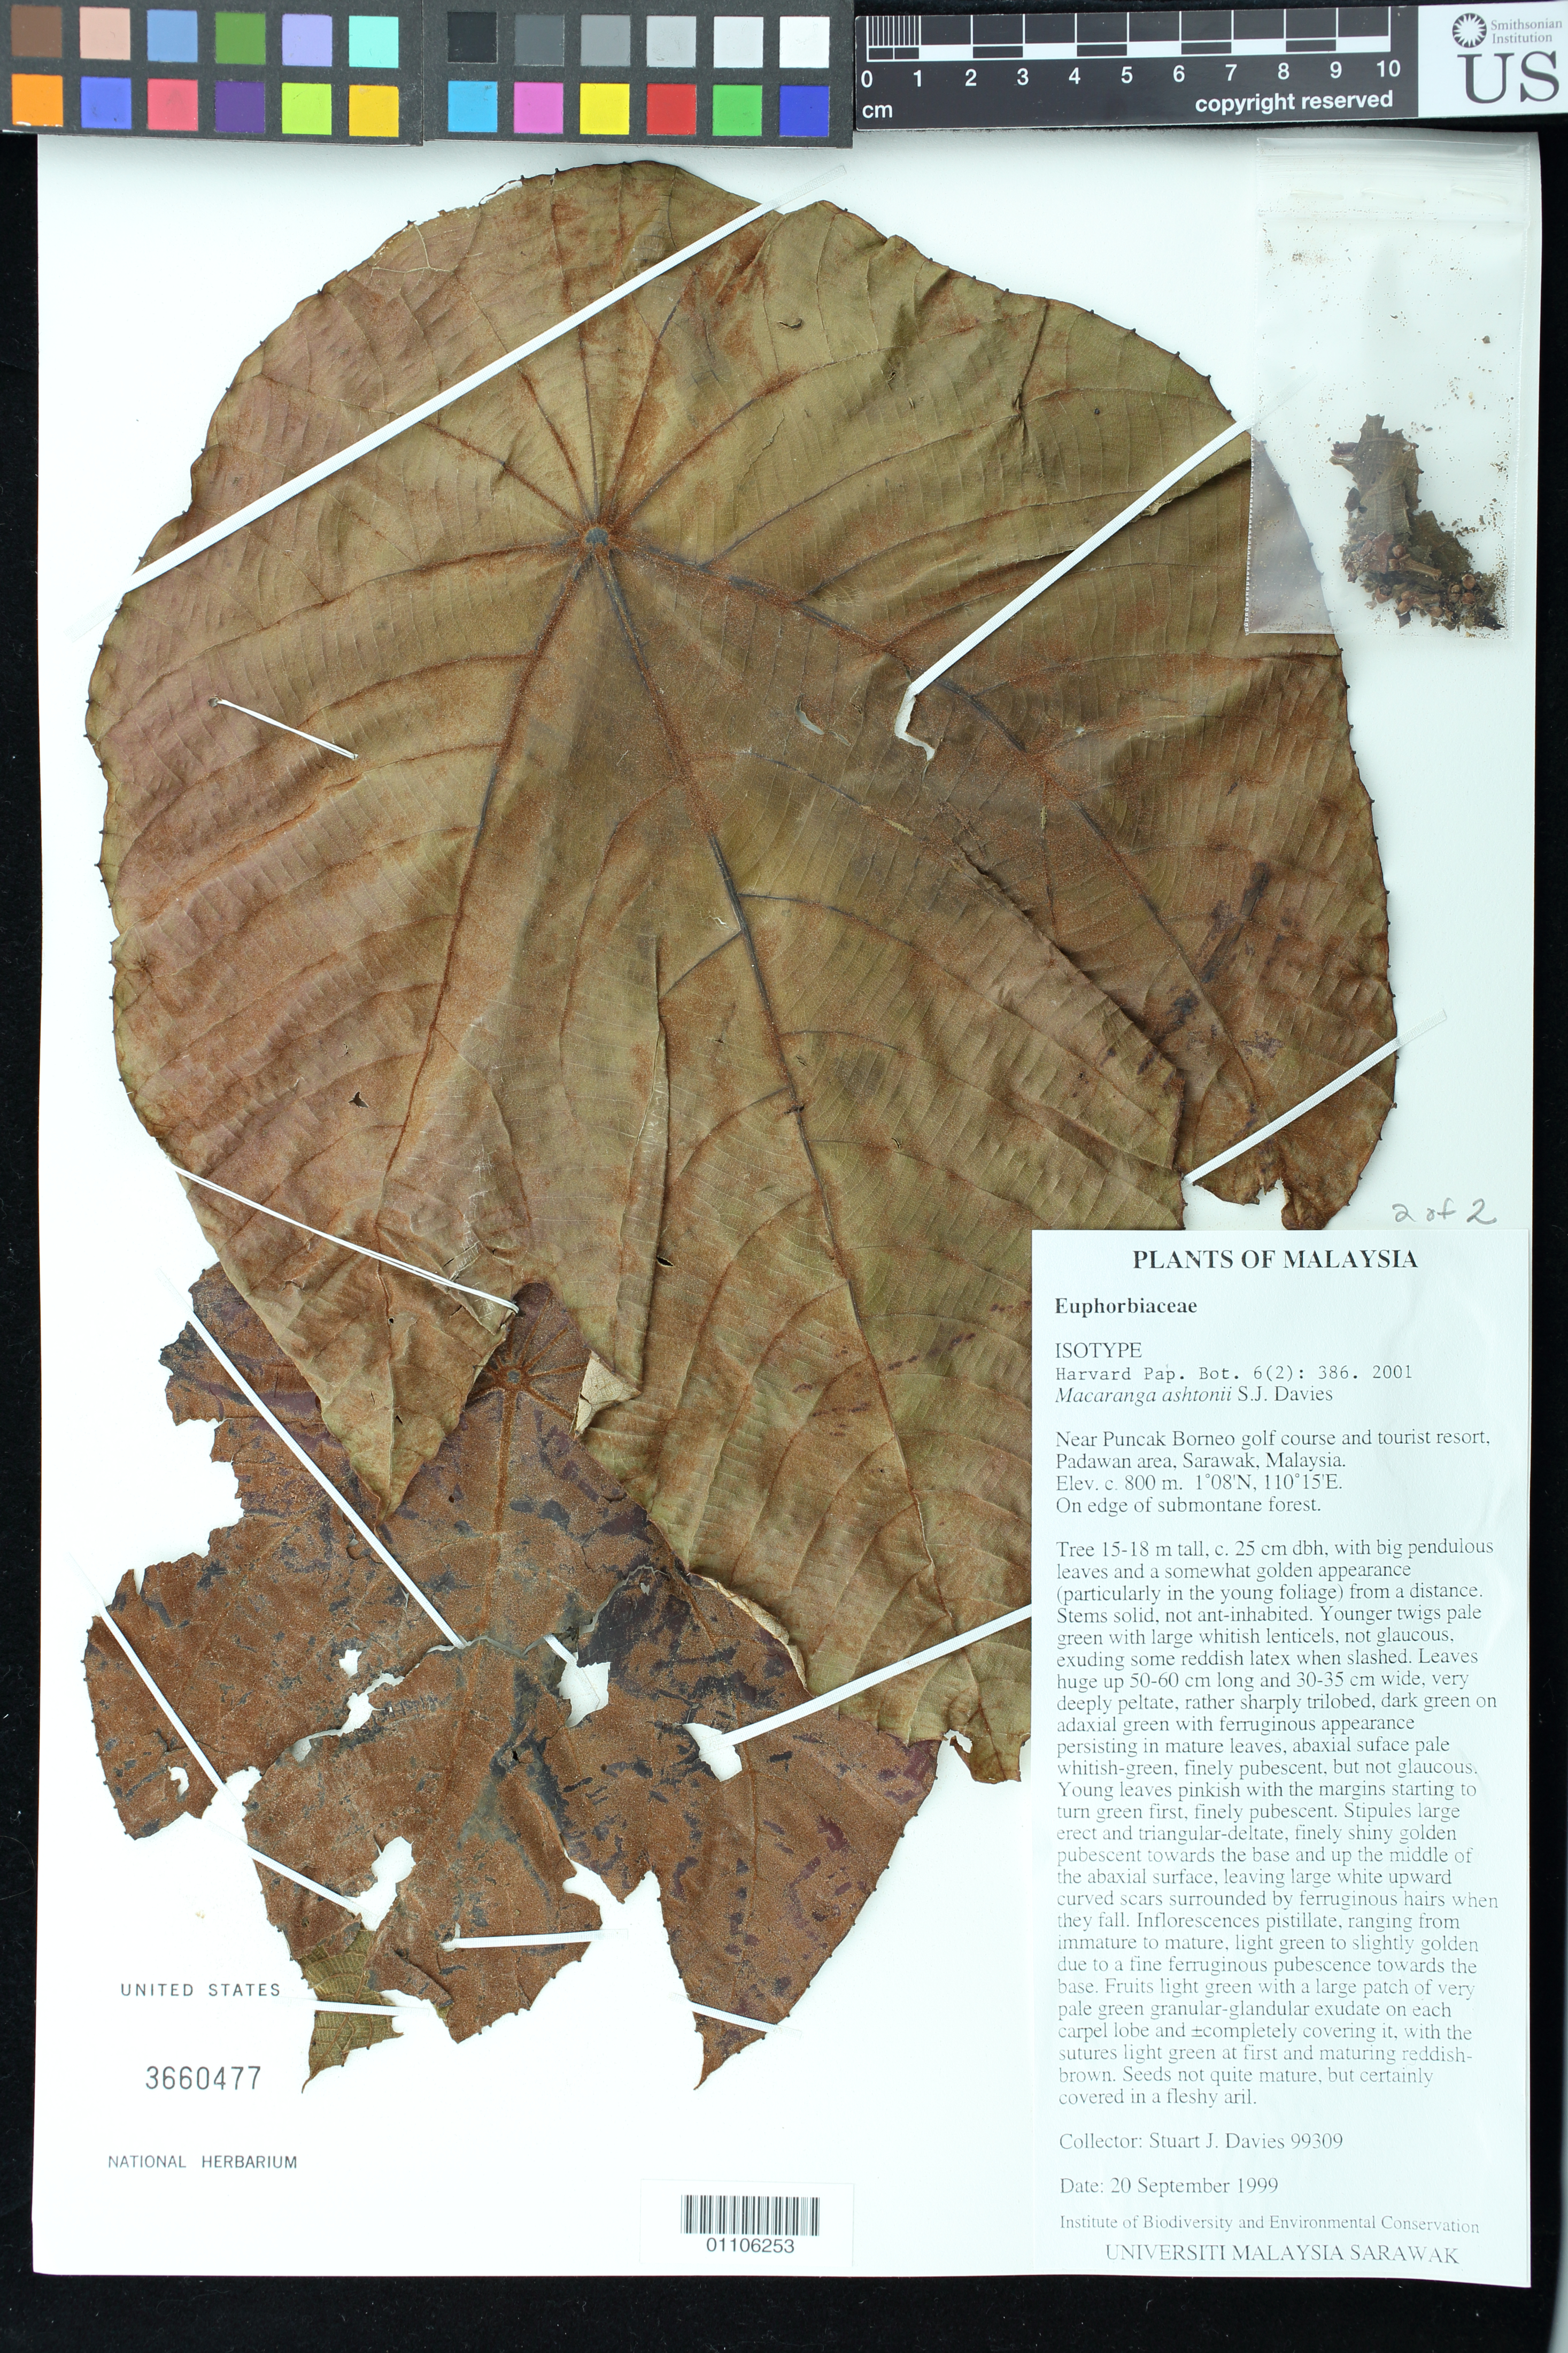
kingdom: Plantae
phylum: Tracheophyta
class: Magnoliopsida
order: Malpighiales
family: Euphorbiaceae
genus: Macaranga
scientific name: Macaranga ashtonii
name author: S.J. Davies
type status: Isotype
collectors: S. Davies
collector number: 99309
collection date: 1999-09-20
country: Malaysia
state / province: Sarawak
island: Borneo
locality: Near Puncak Borneo golf course and tourist resort, Padawan area, Sarawak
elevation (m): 800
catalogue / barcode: US 3660477